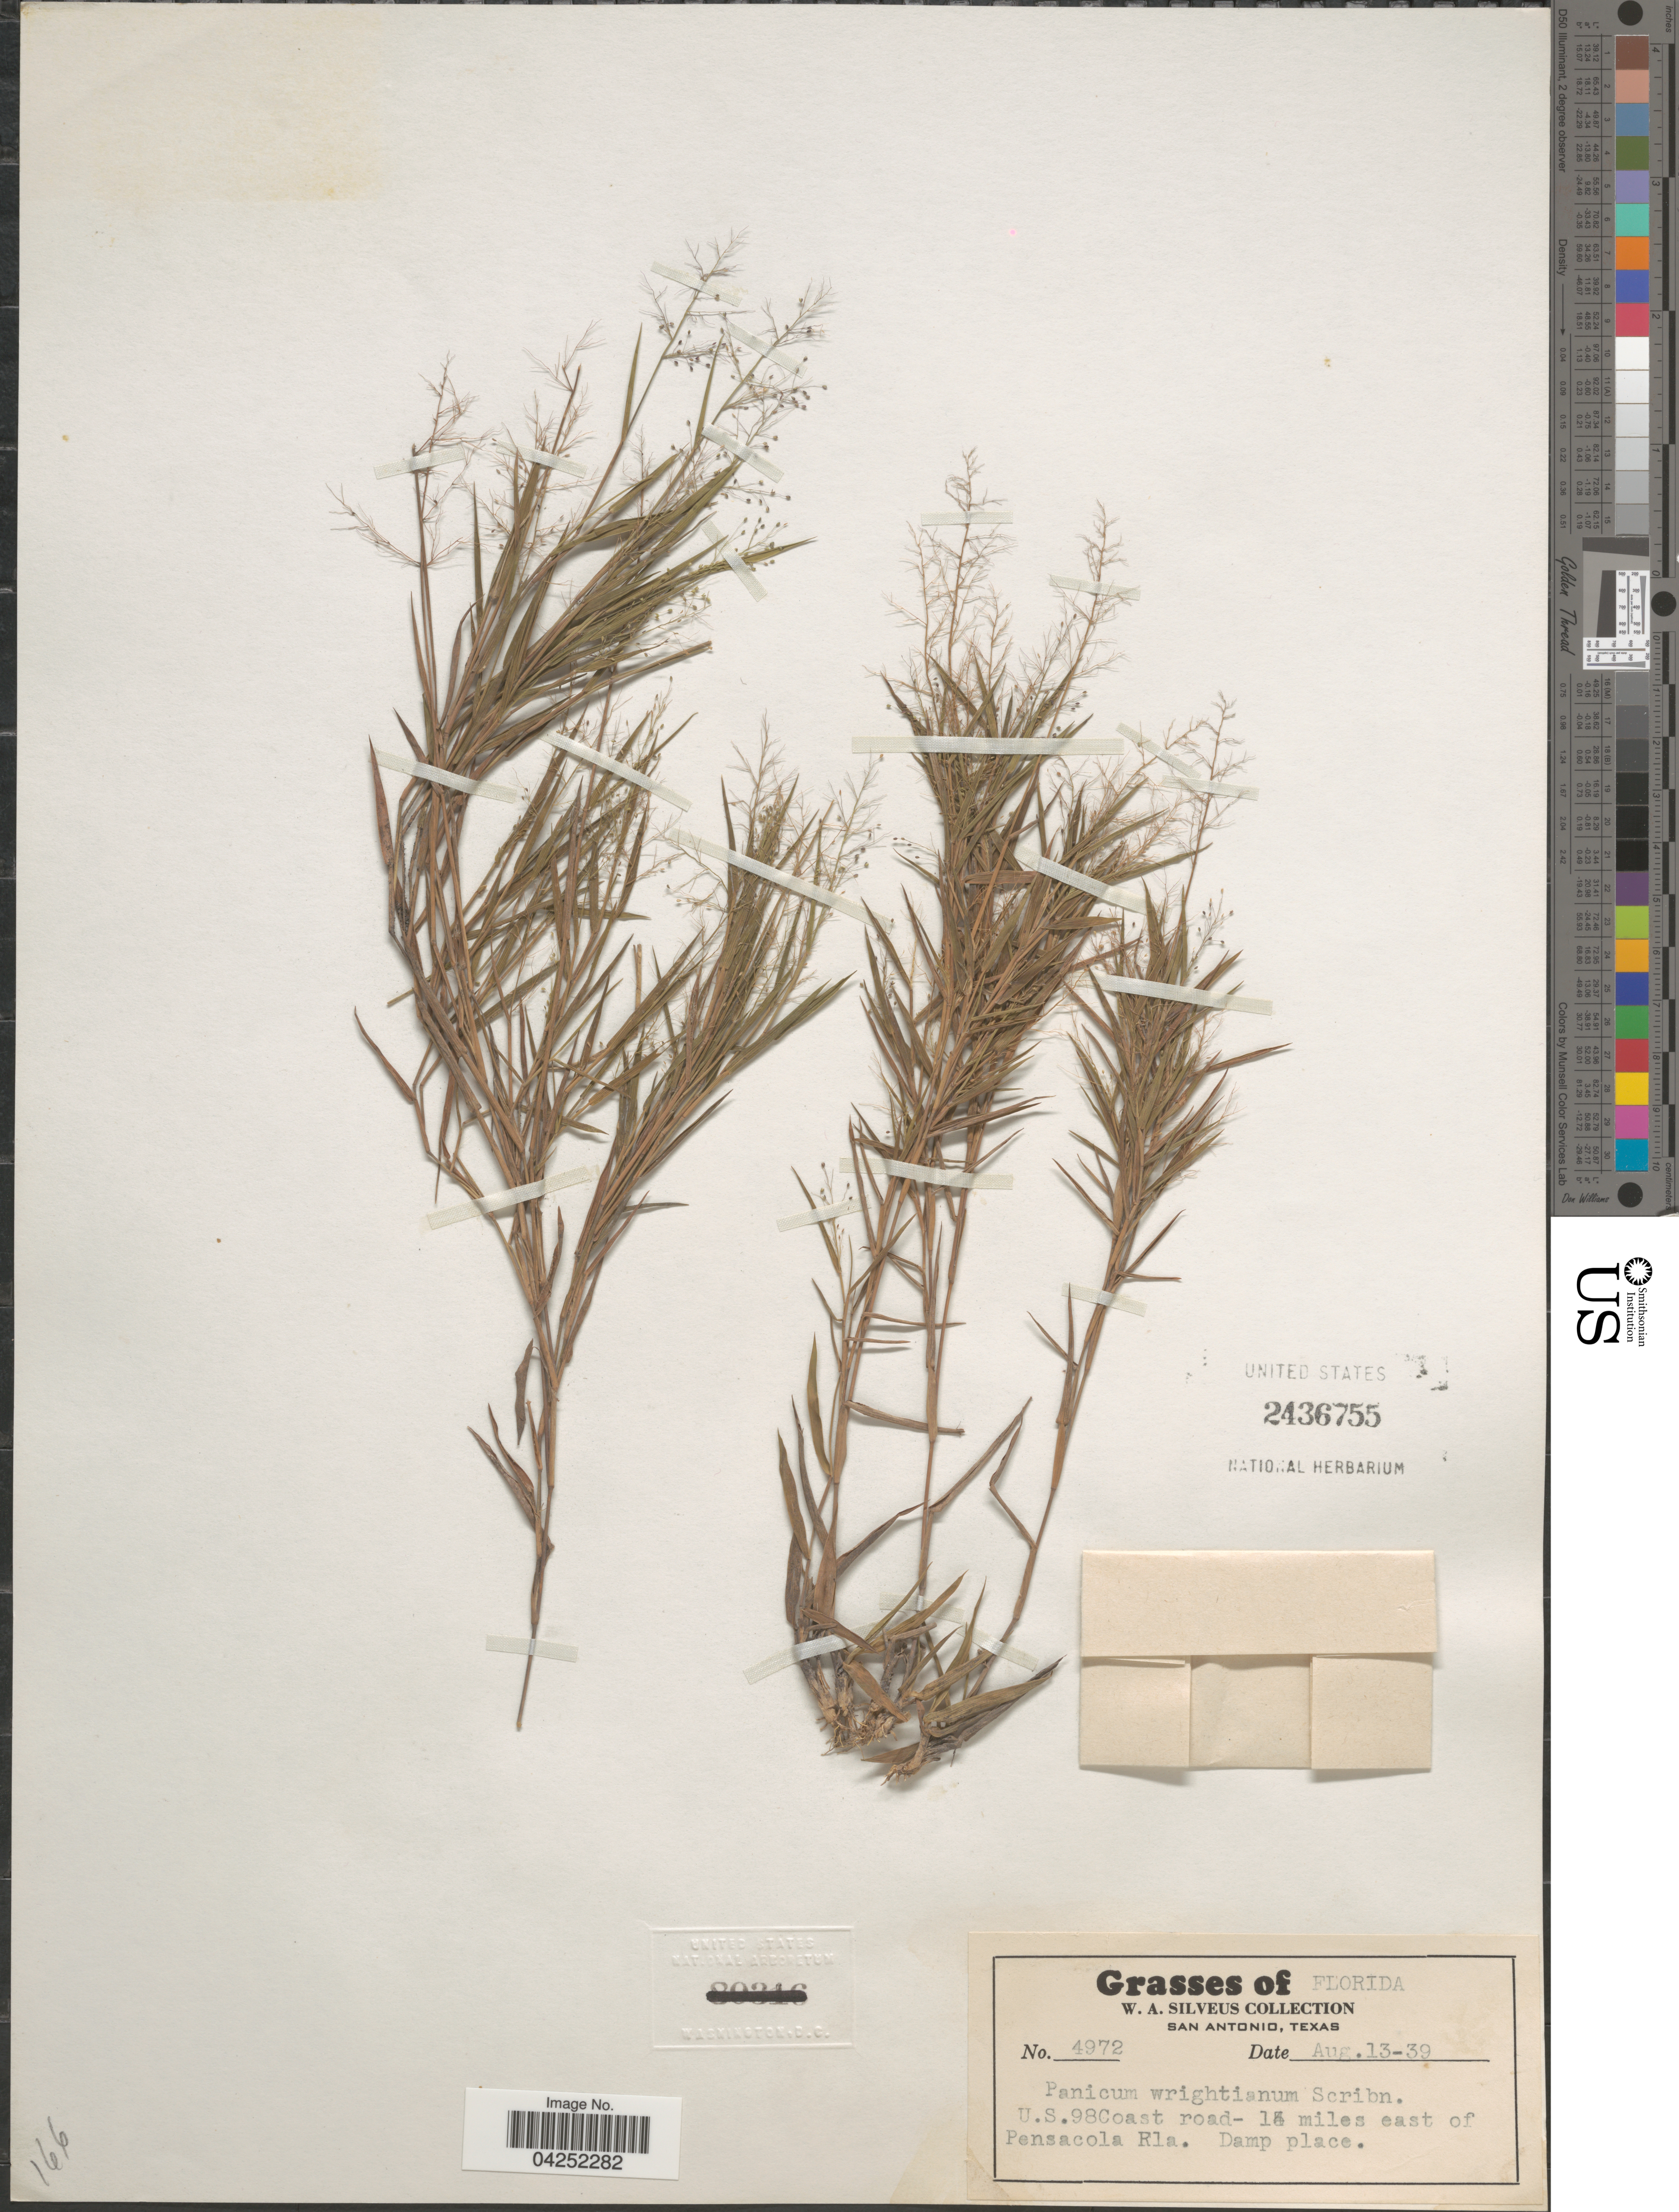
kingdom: Plantae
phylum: Tracheophyta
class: Liliopsida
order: Poales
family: Poaceae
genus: Dichanthelium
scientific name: Dichanthelium acuminatum var. longiligulatum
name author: (Nash) Gould & C.A. Clark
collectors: W. Silveus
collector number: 4972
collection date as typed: Transcribed d/m/y: 13/8/39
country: United States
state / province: Florida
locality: U.S. 98 Coast road-15 miles east of Pensacola Rla. Damp place.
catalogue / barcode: US 2436755